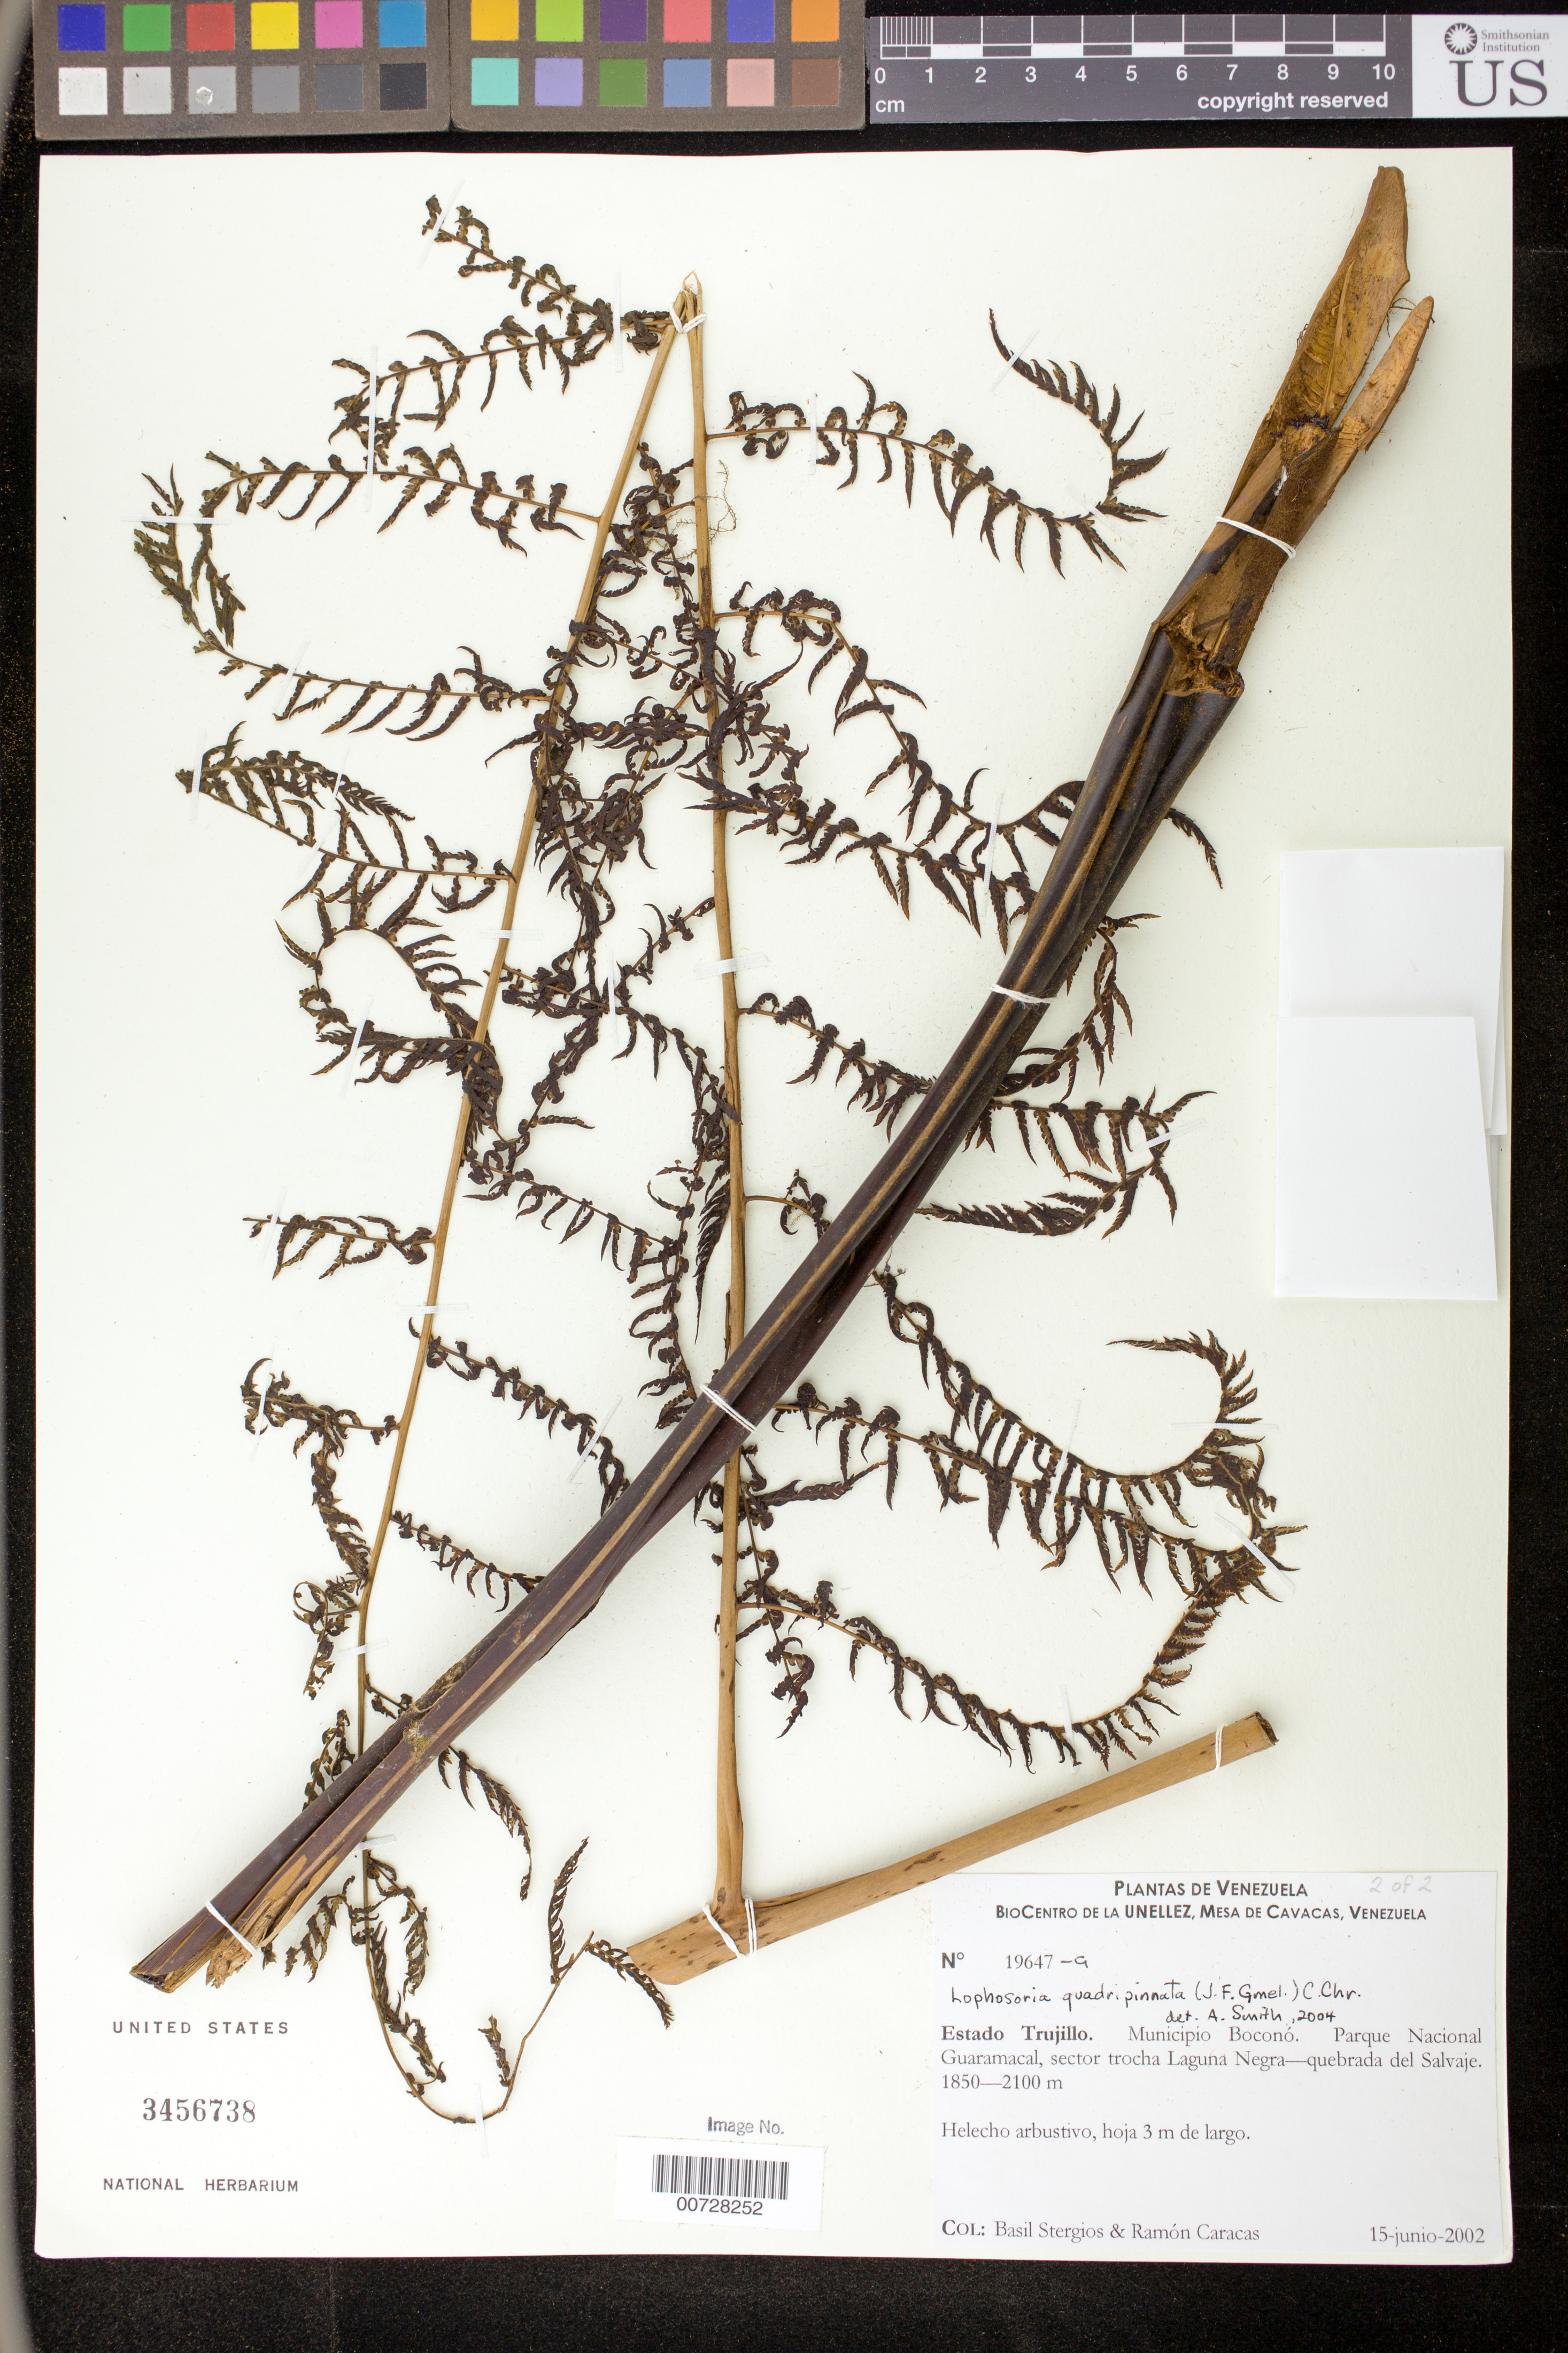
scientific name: Indet. sp. (not Combretaceae)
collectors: B. G. Stergios & R. Caracas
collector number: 19647A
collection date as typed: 15 Jun 2002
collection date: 2002-06-15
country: Venezuela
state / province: Trujillo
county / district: Boconó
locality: Parque Nacional Guaramacal, sector trocha Laguna Negra - quebrada del Salvaje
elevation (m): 1850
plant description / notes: PORT, US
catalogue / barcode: US 3456738